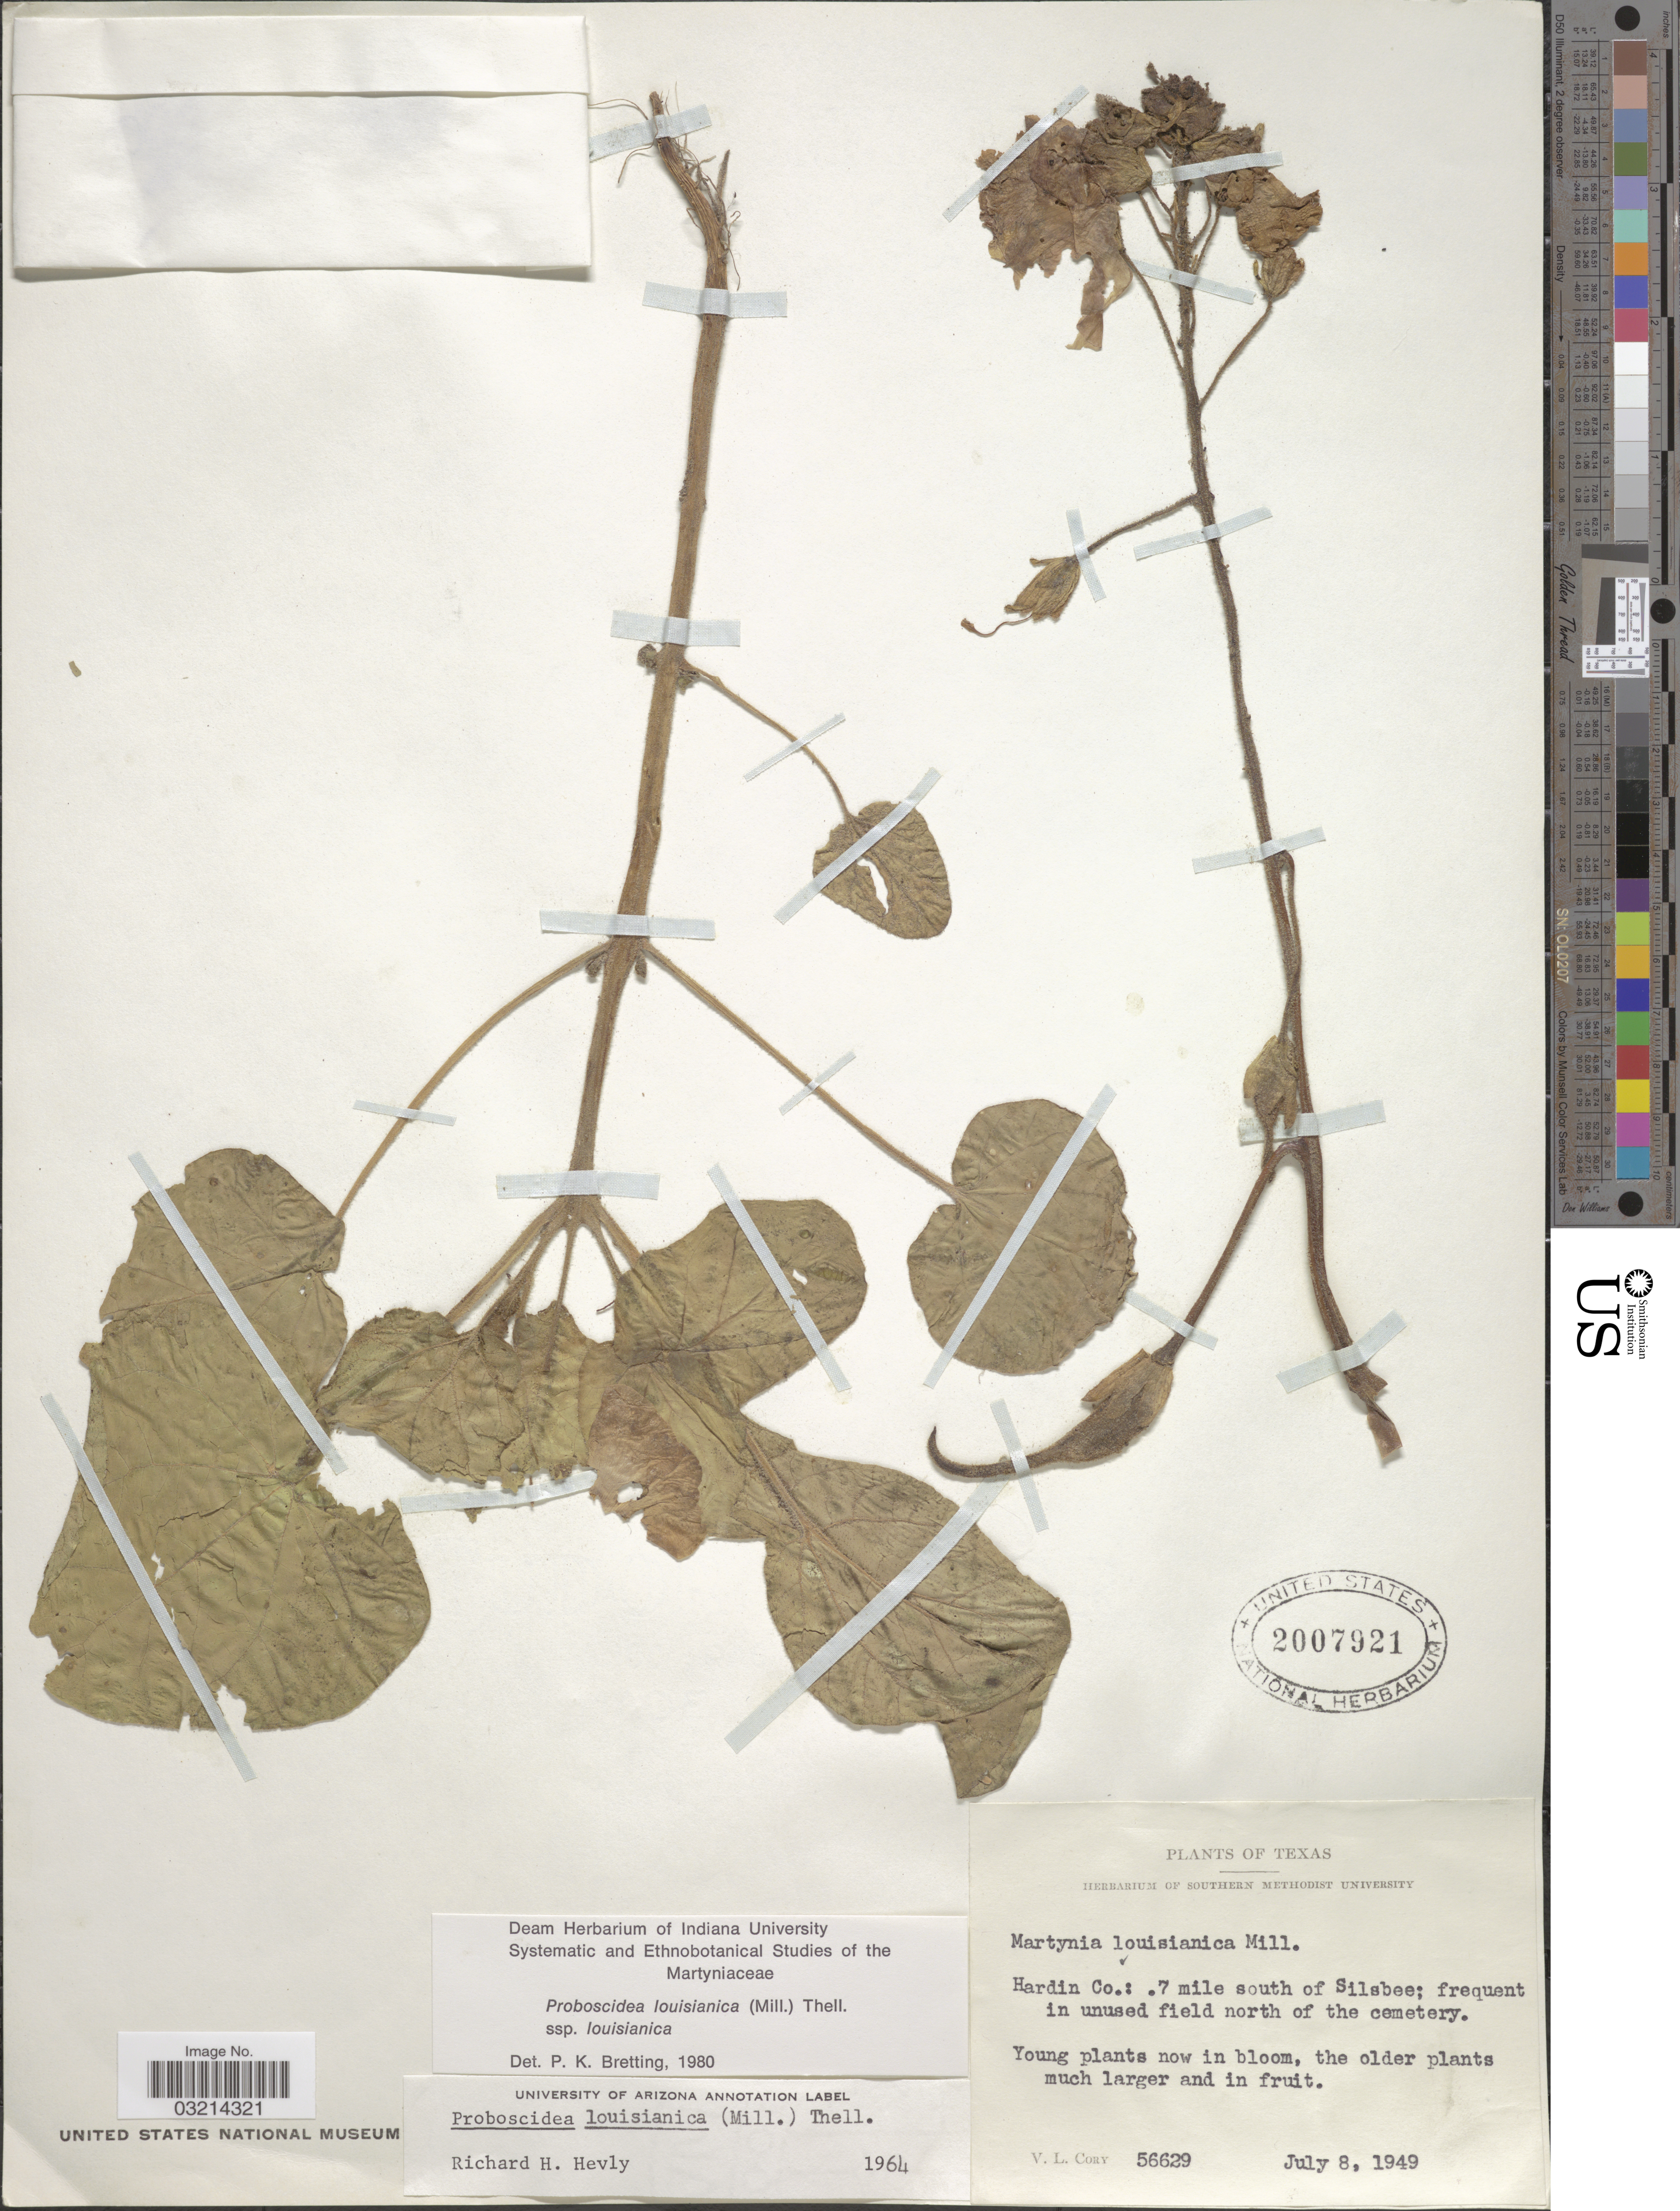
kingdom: Plantae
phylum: Tracheophyta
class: Magnoliopsida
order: Lamiales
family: Martyniaceae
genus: Proboscidea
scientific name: Proboscidea louisianica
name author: Thell.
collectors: V. Cory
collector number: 56629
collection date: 1949-07-08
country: United States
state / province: Texas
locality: Hardin Co.: .7 mile south of Silsbee; frequent in unused field north of the cemetery.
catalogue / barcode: US 2007921